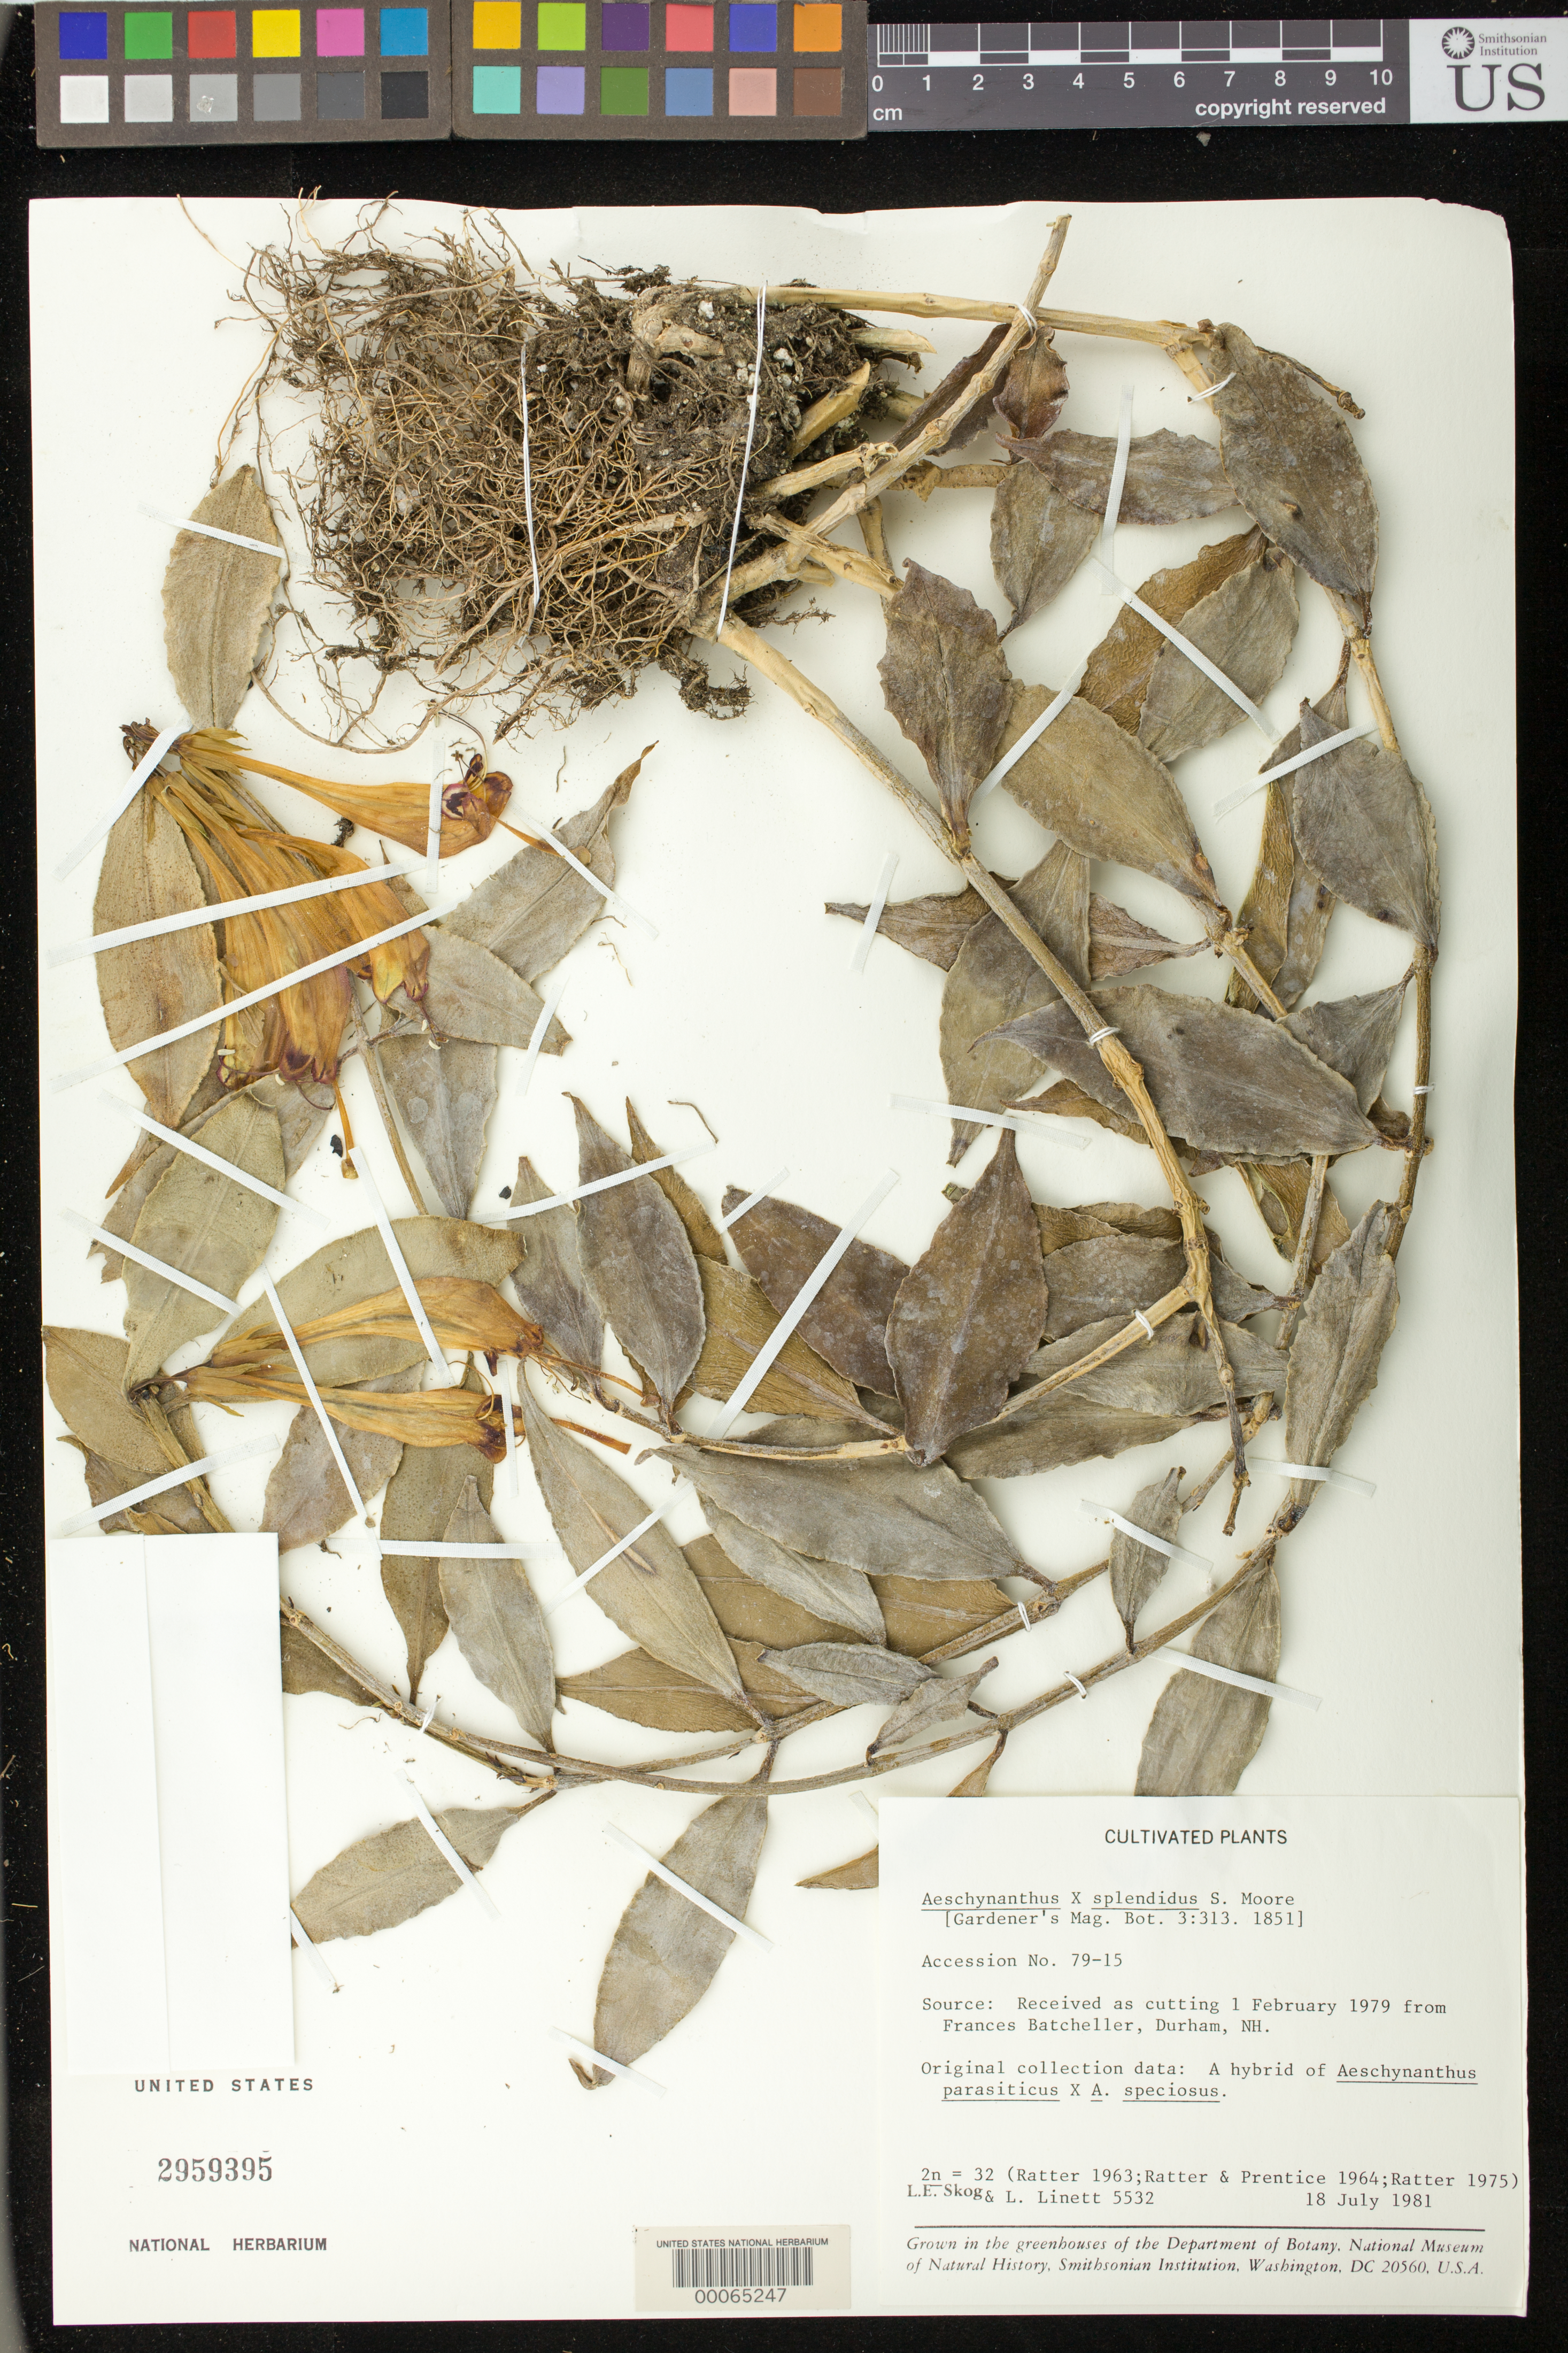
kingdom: Plantae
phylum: Tracheophyta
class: Magnoliopsida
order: Lamiales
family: Gesneriaceae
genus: Aeschynanthus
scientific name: Aeschynanthus x splendidus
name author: T. Moore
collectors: L. E. Skog & L. Linett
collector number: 5532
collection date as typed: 18 Jul 1981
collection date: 1981-07-18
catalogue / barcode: US 2959395